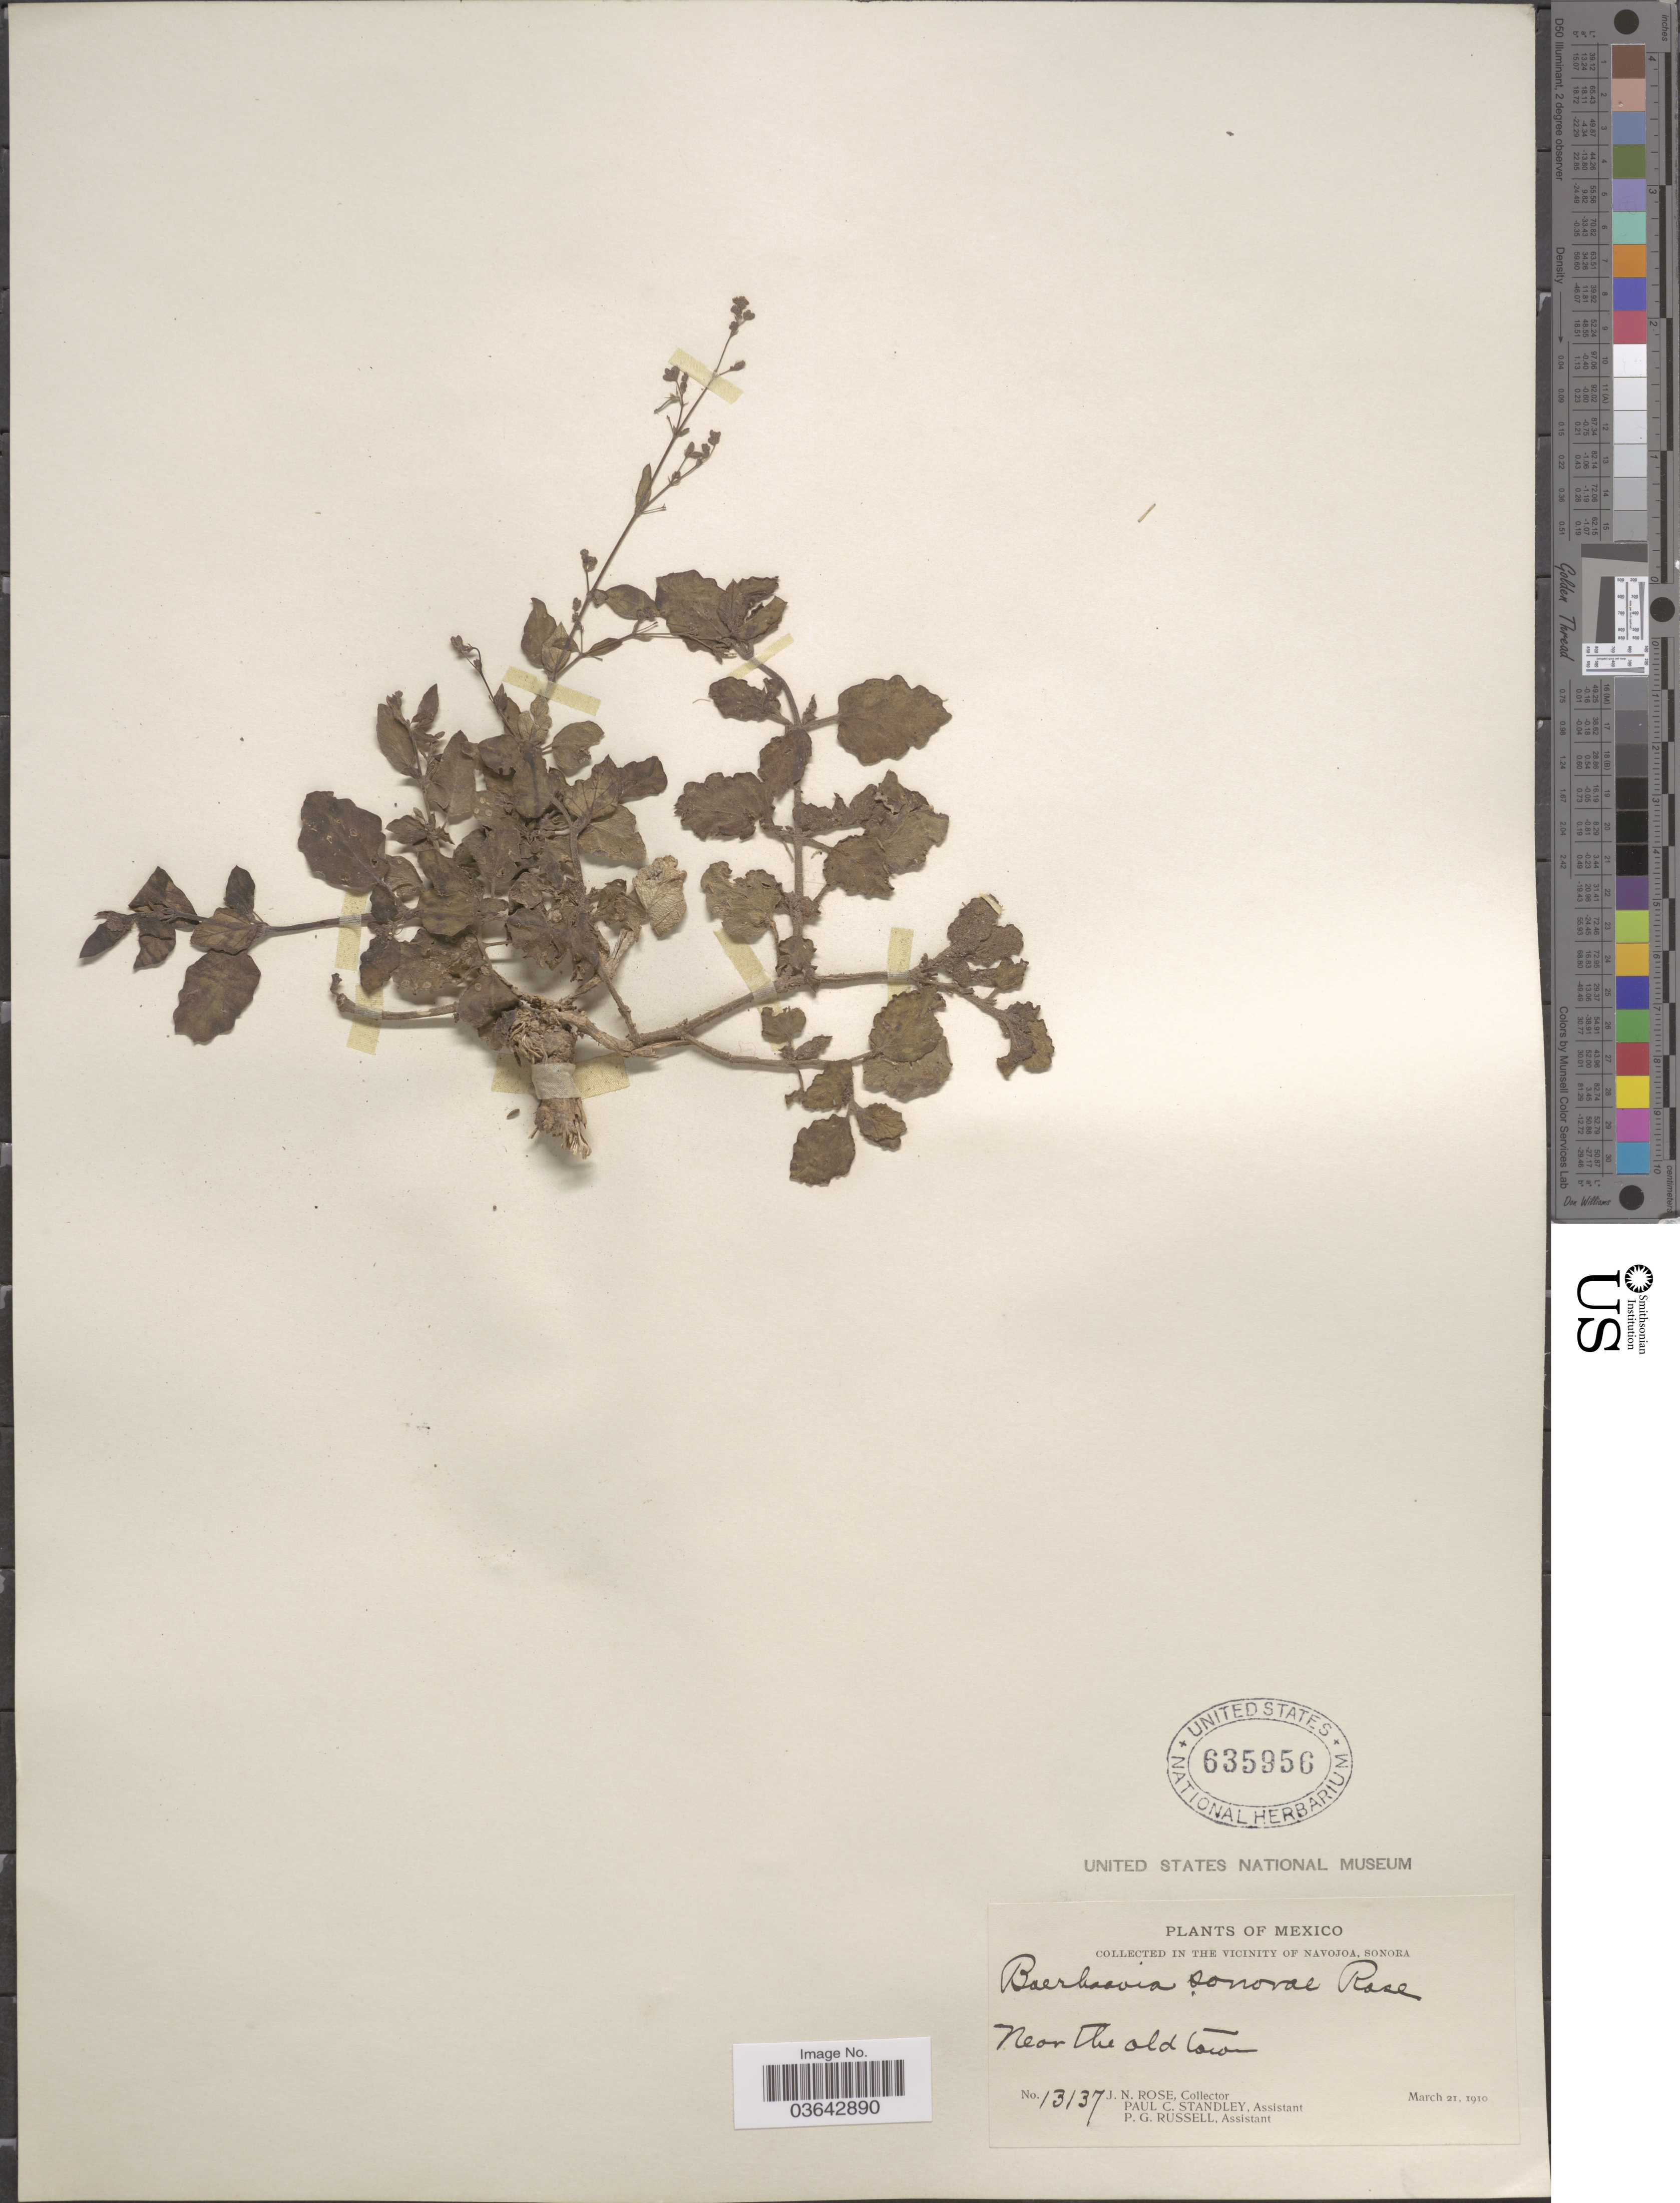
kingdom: Plantae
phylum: Tracheophyta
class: Magnoliopsida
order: Caryophyllales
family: Nyctaginaceae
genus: Boerhavia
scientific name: Boerhavia caribaea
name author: Jacq.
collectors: J. N. Rose, P. C. Standley & P. G. Russell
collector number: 13137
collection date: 1910-03-21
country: Mexico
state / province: Sonora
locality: In the vicinity of Navojoa. Near the old town.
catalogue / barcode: US 635956